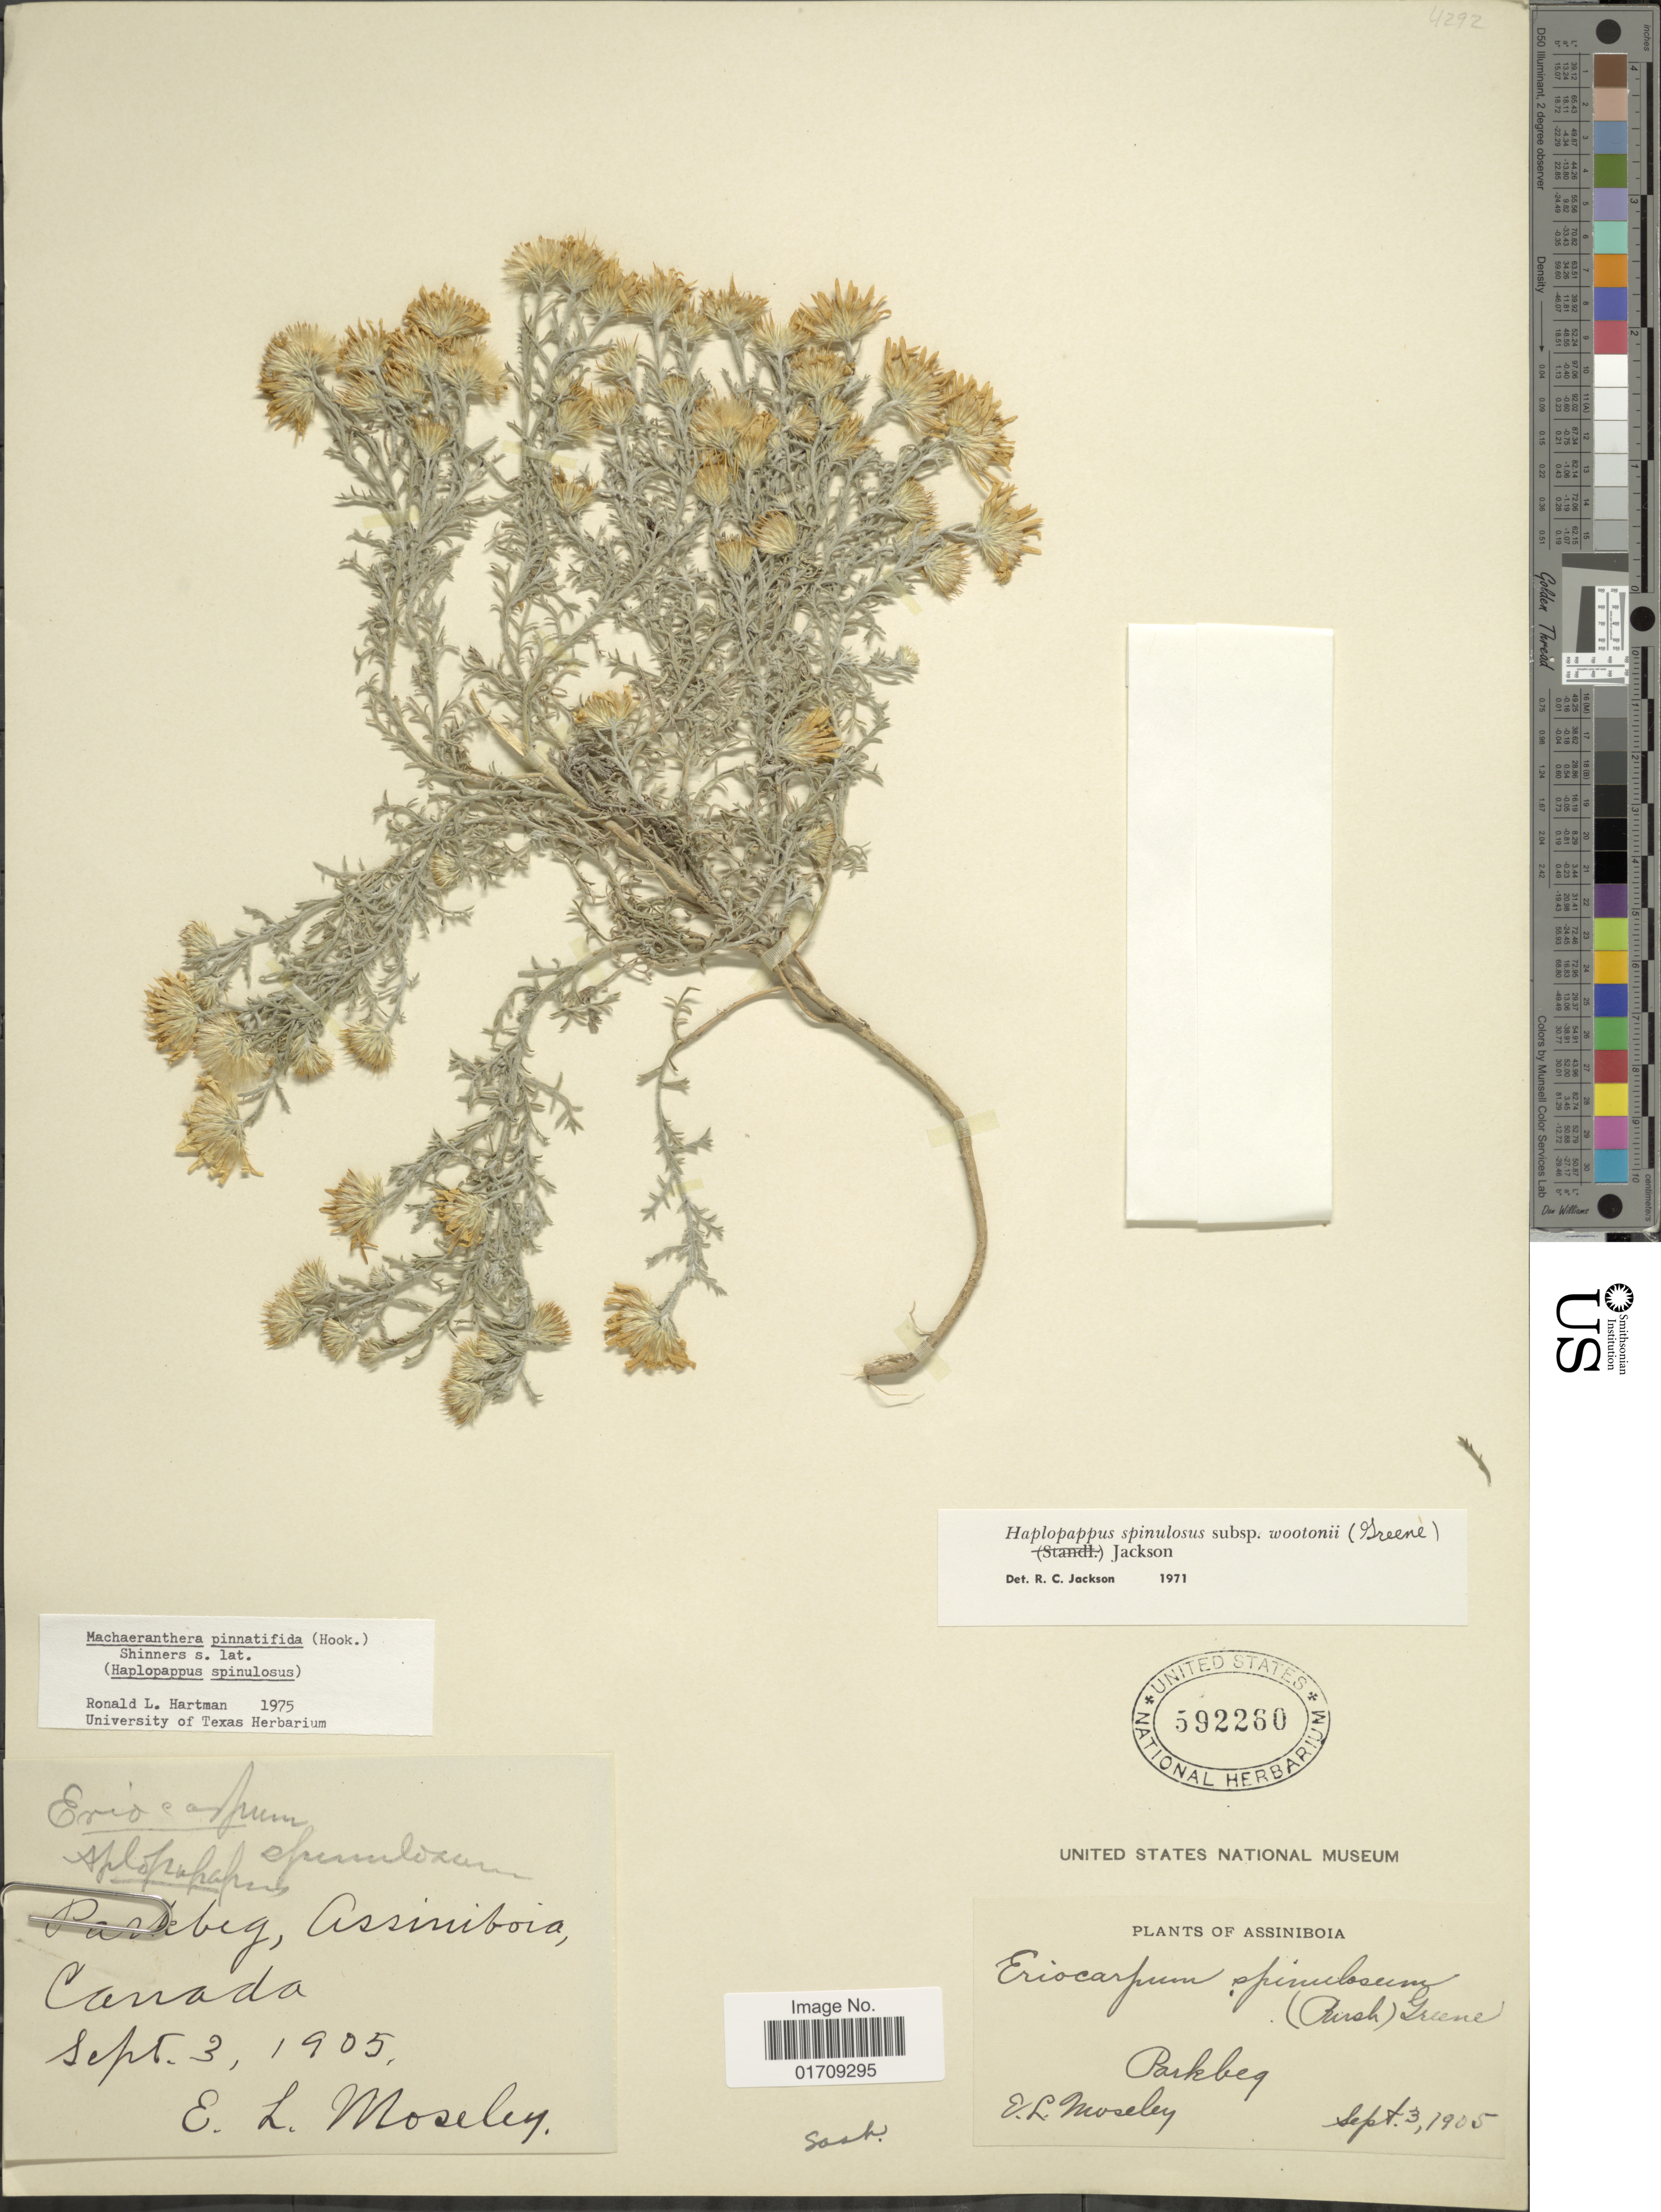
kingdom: Plantae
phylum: Tracheophyta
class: Magnoliopsida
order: Asterales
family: Asteraceae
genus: Machaeranthera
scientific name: Machaeranthera pinnatifida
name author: (Hook.) Shinners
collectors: E. Mosley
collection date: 1905-09-03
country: Canada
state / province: Saskatchewan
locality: Assiniboia, Parkbeg, Sask.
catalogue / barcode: US 592260